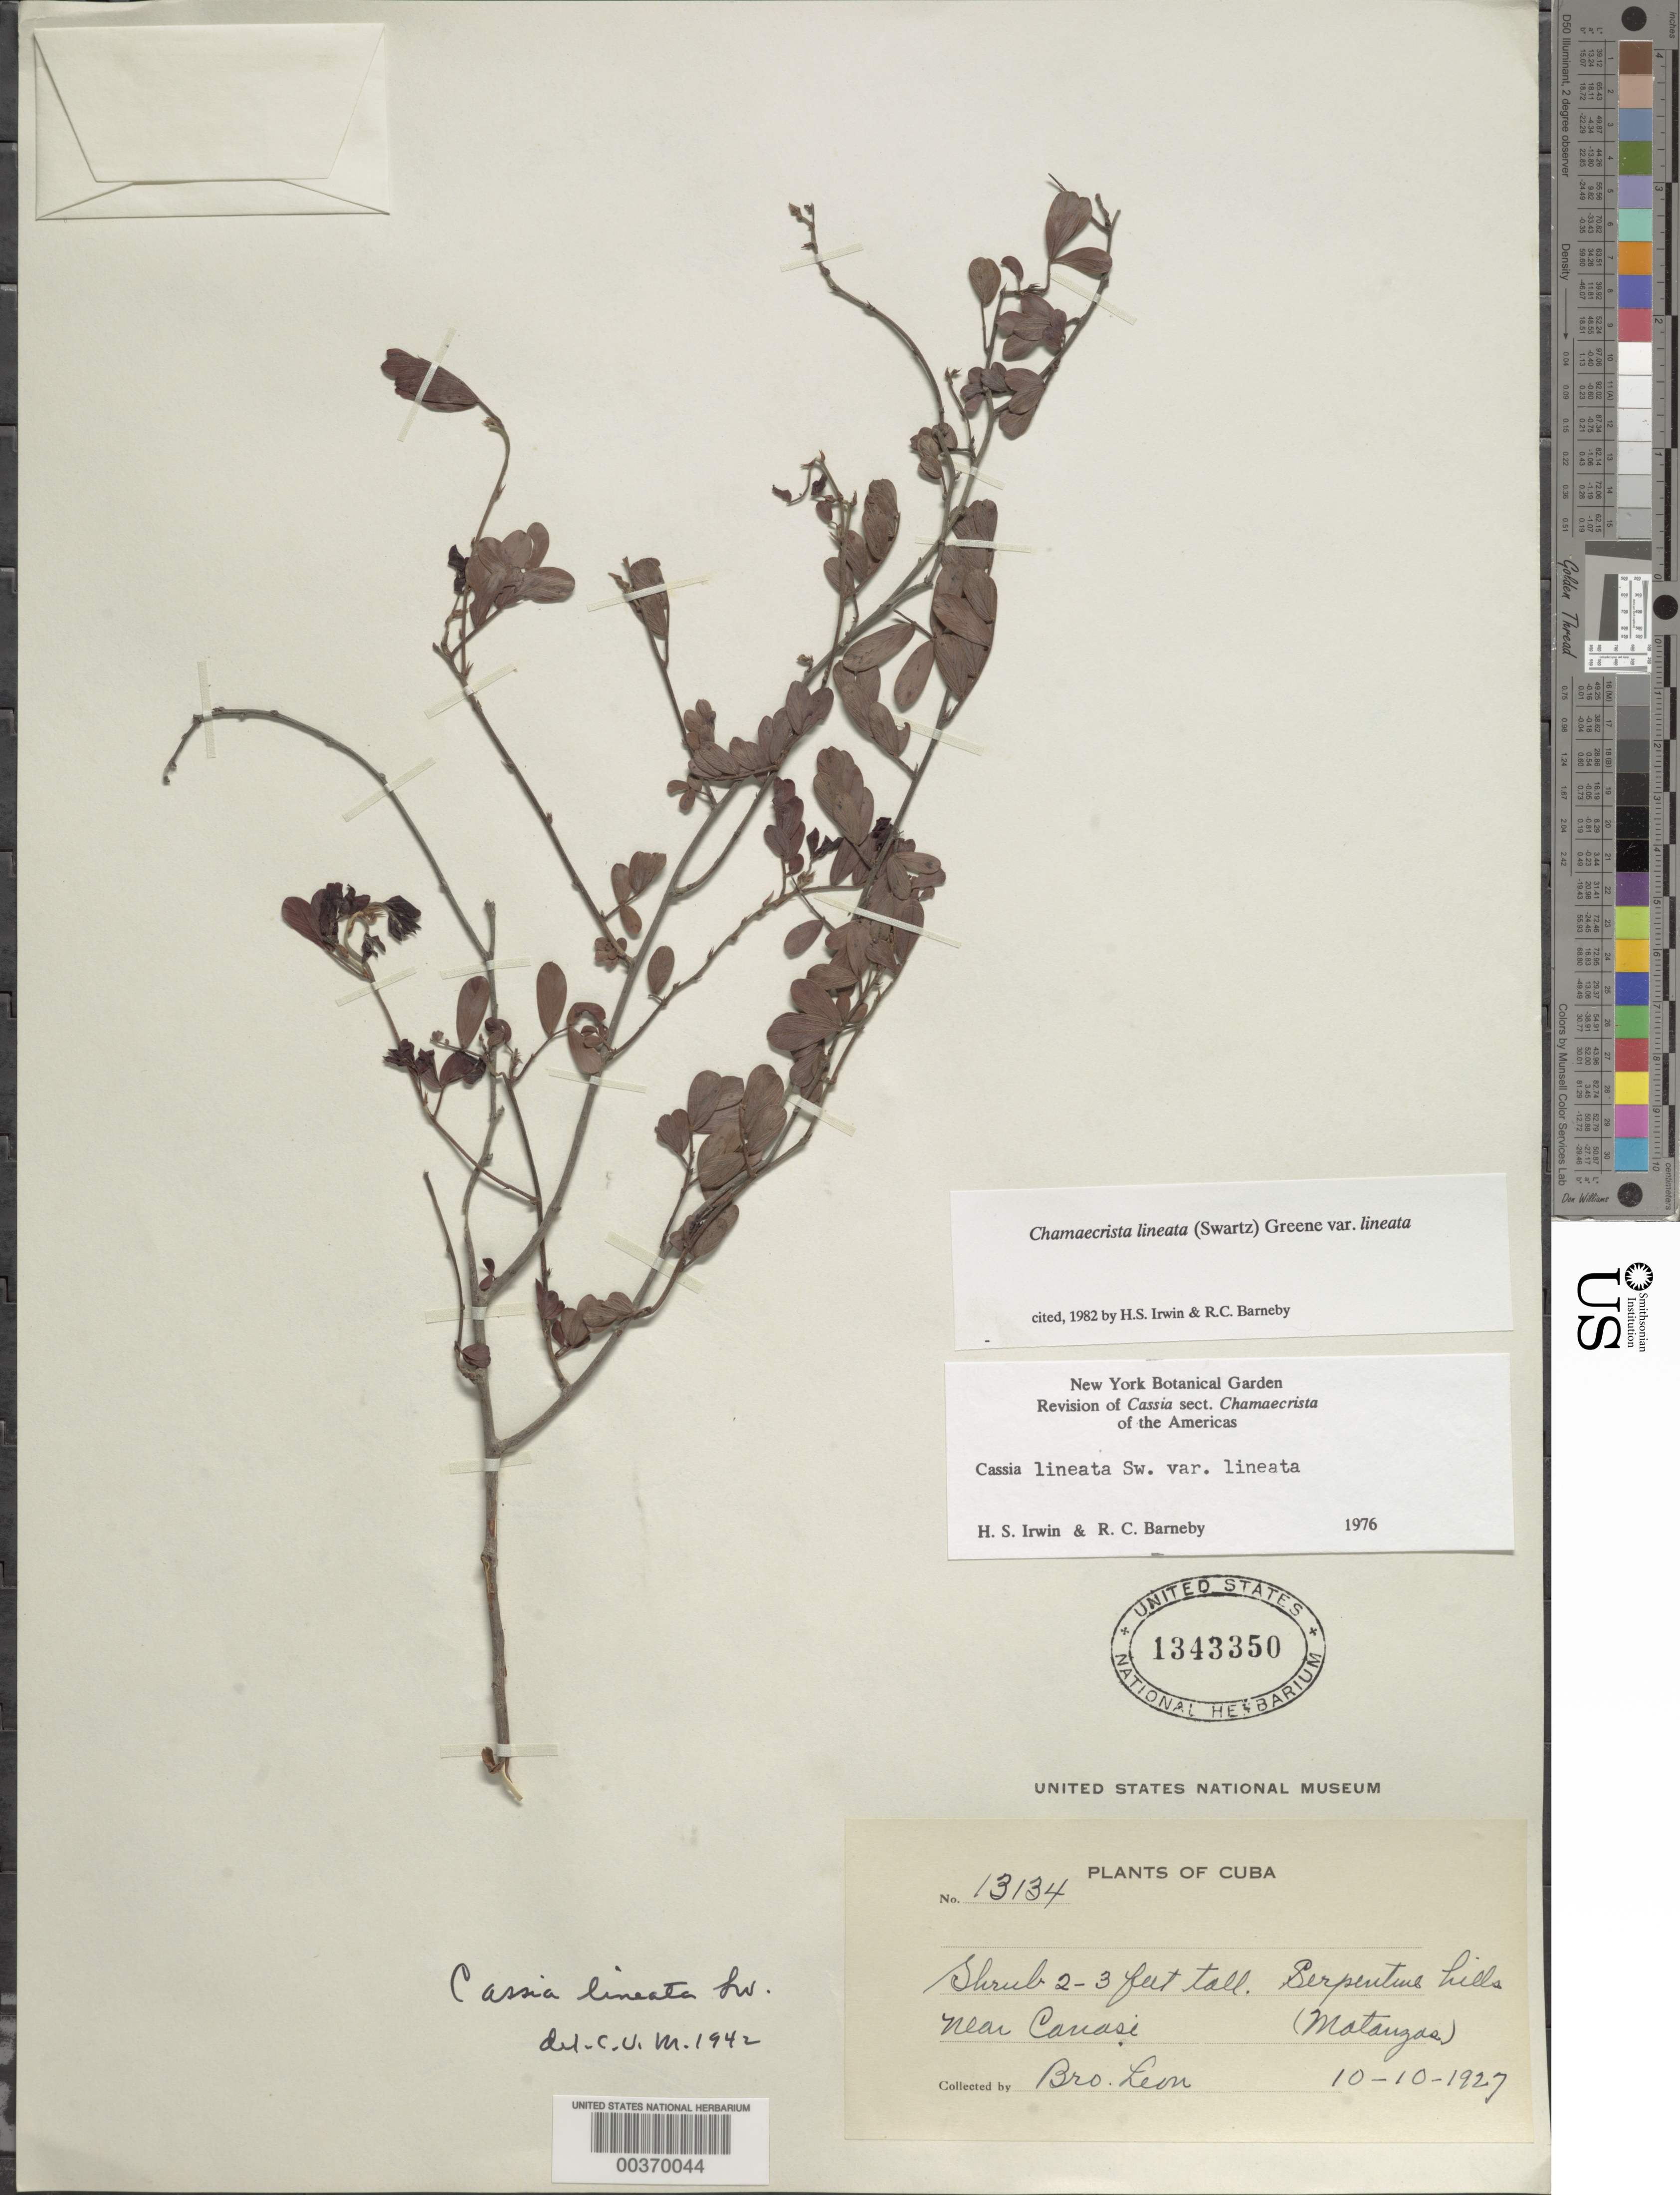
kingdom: Plantae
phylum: Tracheophyta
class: Magnoliopsida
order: Fabales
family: Fabaceae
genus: Chamaecrista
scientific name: Chamaecrista lineata var. lineata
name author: (Sw.) Greene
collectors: Bro. León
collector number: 13134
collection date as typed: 10 Oct 1927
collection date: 1927-10-10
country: Cuba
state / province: Matanzas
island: Greater Antilles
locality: Near canasi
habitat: Serpentine hills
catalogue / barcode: US 1343350